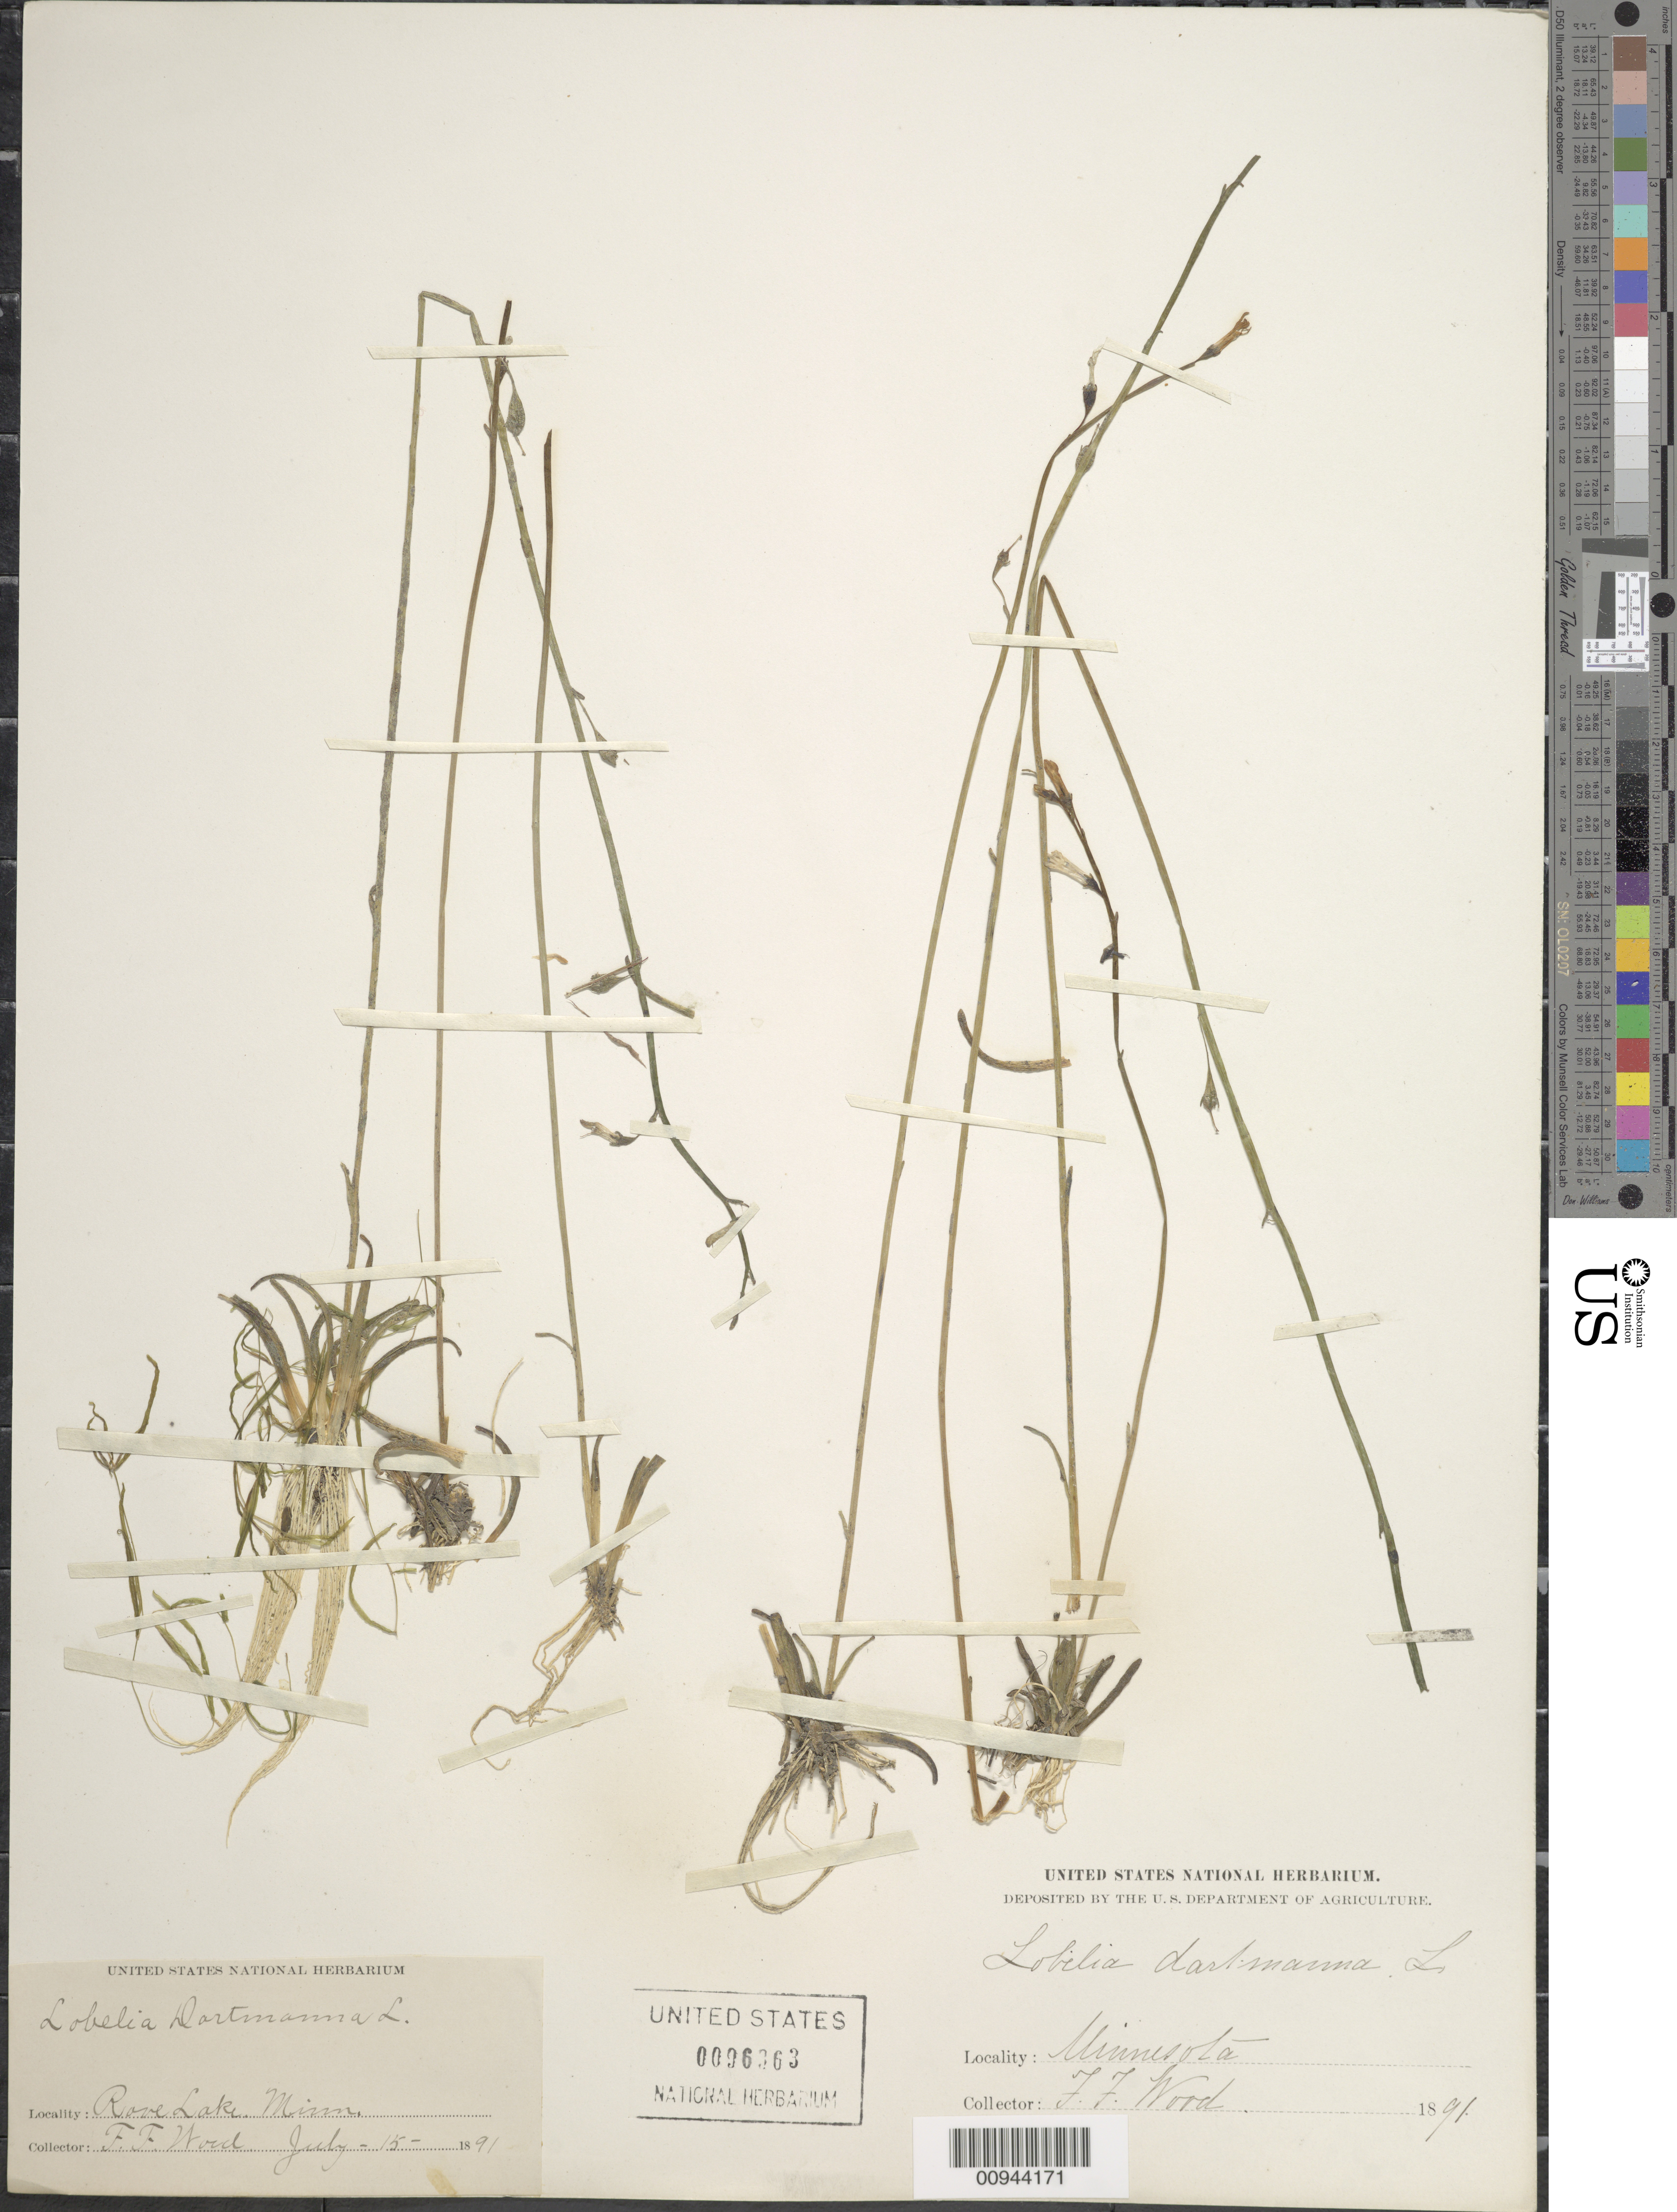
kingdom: Plantae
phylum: Tracheophyta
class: Magnoliopsida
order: Asterales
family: Campanulaceae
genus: Lobelia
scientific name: Lobelia dortmanna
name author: L.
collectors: F. Wood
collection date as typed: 15 Jul 1891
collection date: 1891-07-15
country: United States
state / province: Minnesota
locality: Rove lake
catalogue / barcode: US 96363